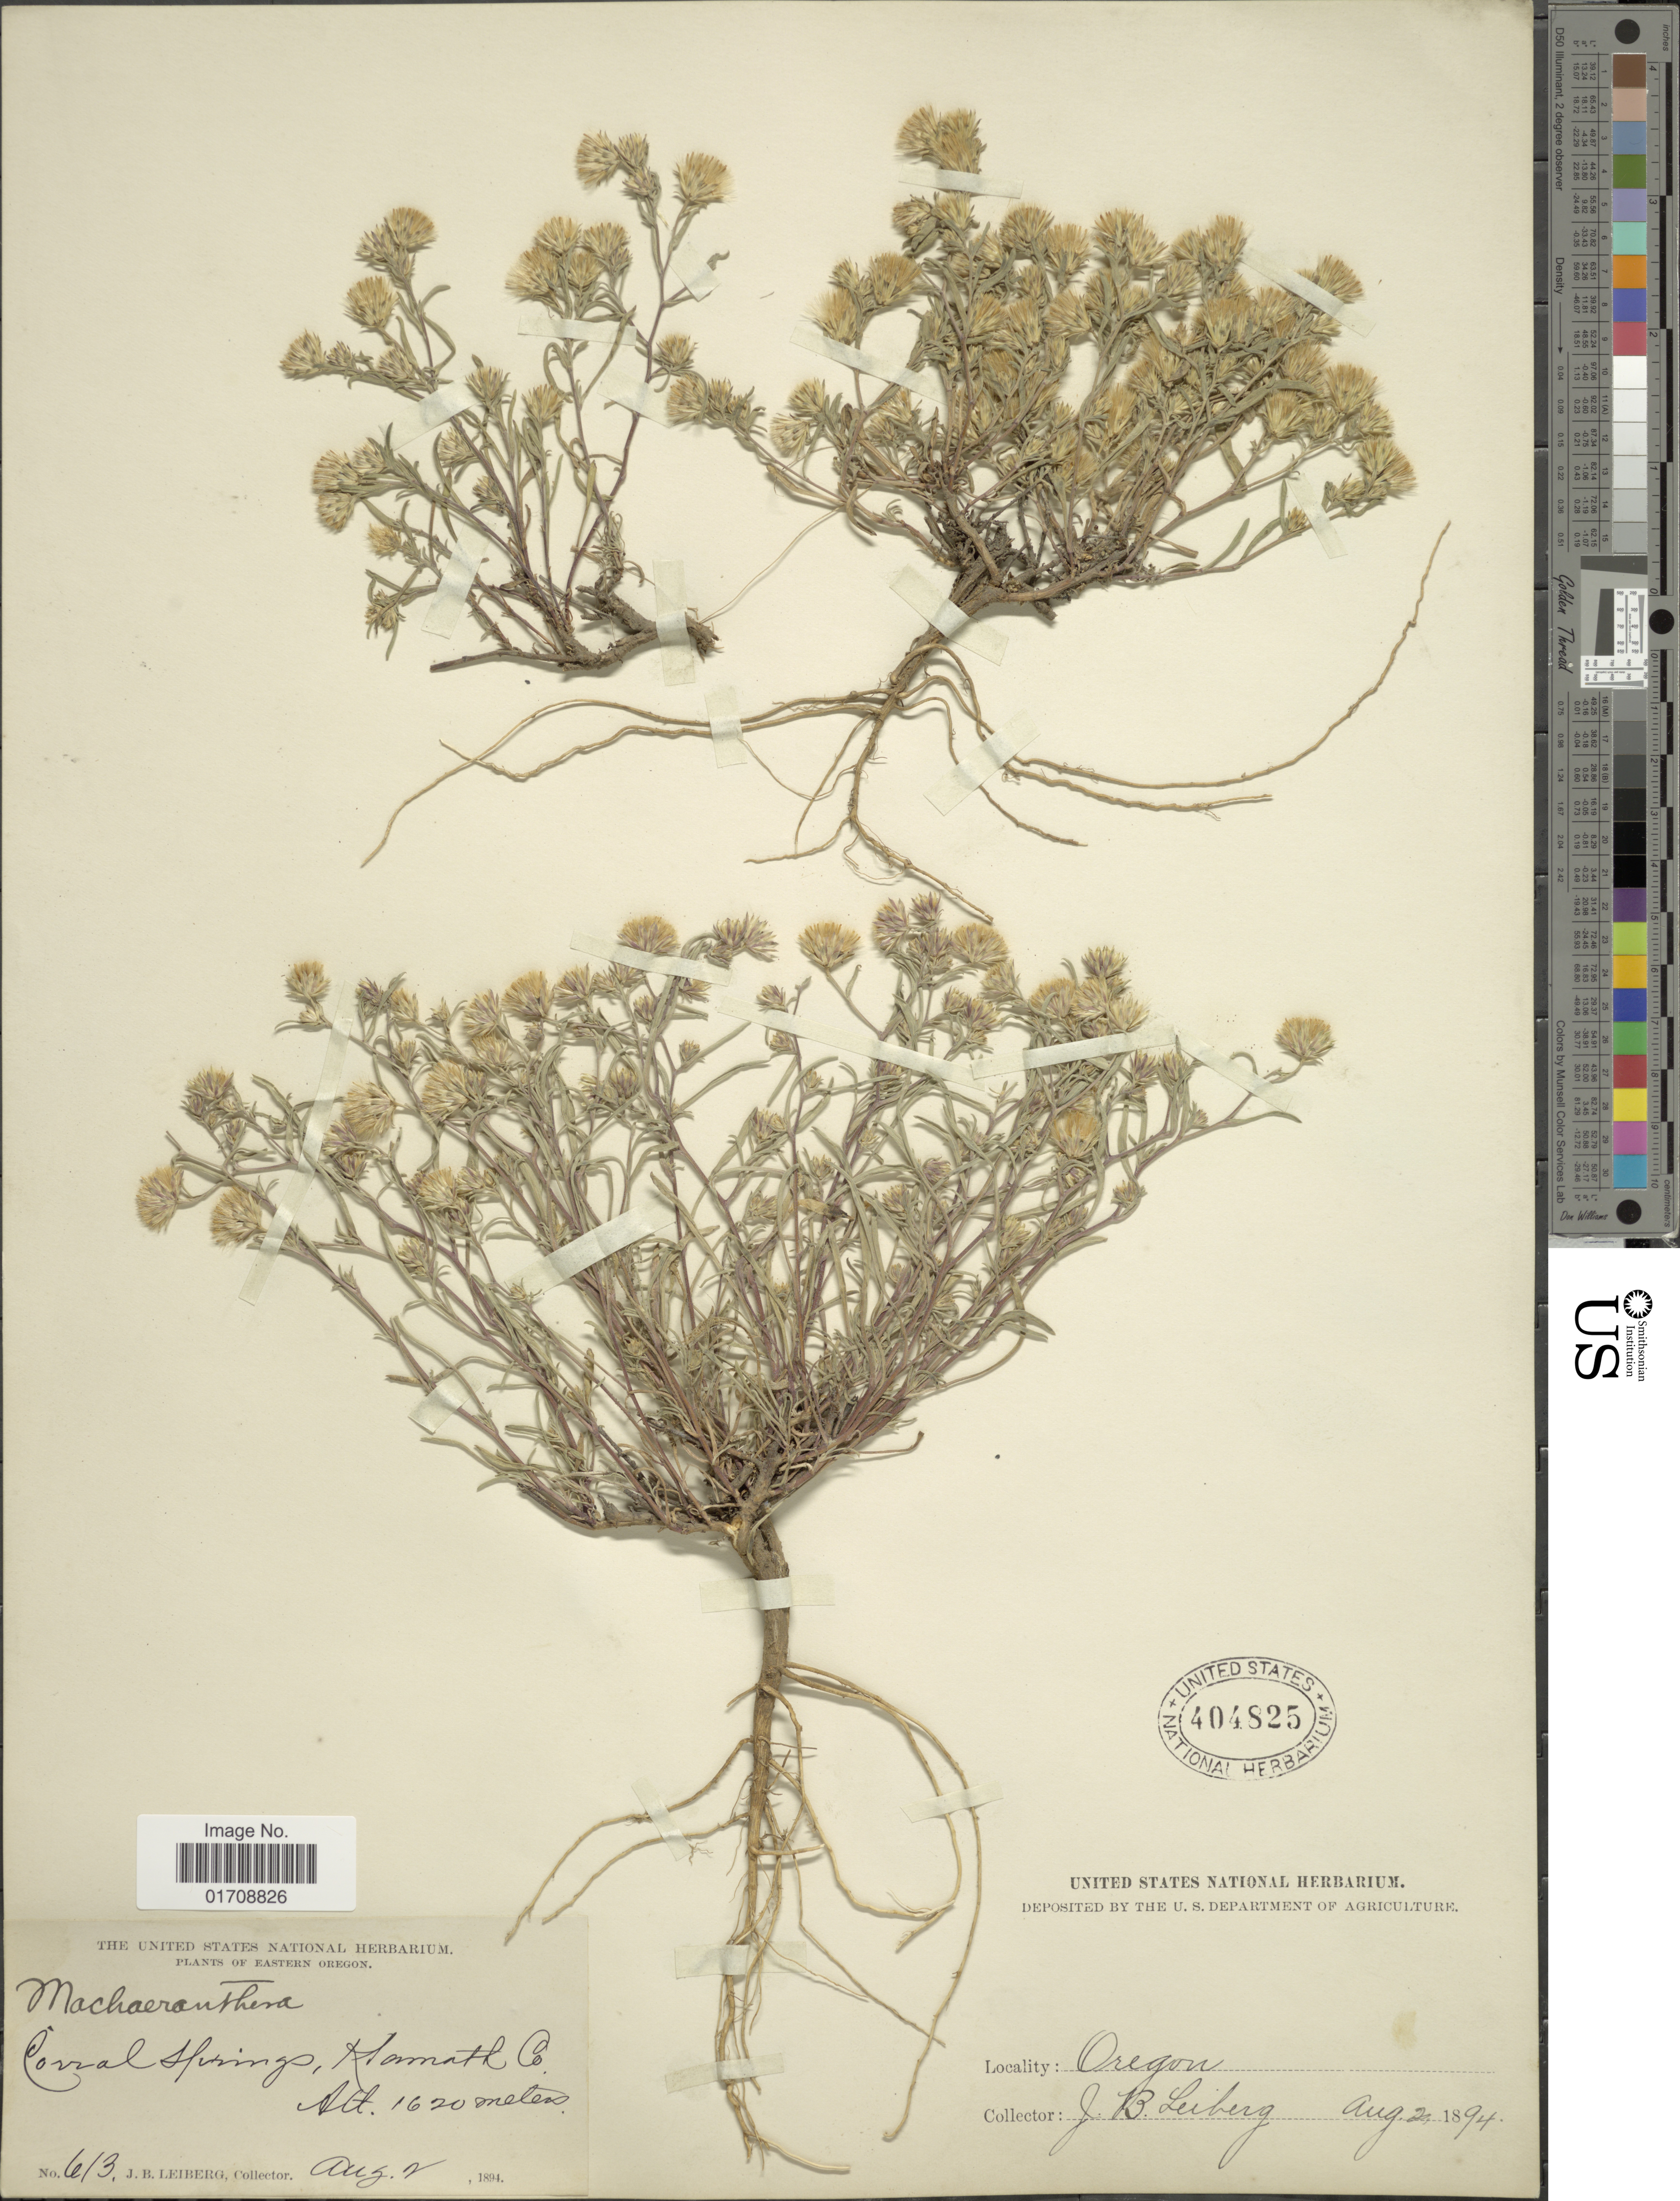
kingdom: Plantae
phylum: Tracheophyta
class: Magnoliopsida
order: Asterales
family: Asteraceae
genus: Machaeranthera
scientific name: Machaeranthera eradiata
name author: (A. Gray) Howell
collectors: J. B. Leiberg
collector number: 613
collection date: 1894-08-02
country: United States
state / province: Oregon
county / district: Klamath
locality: Eastern Oregon, Corral Springs, Klamath Co.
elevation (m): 1620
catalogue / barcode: US 404825